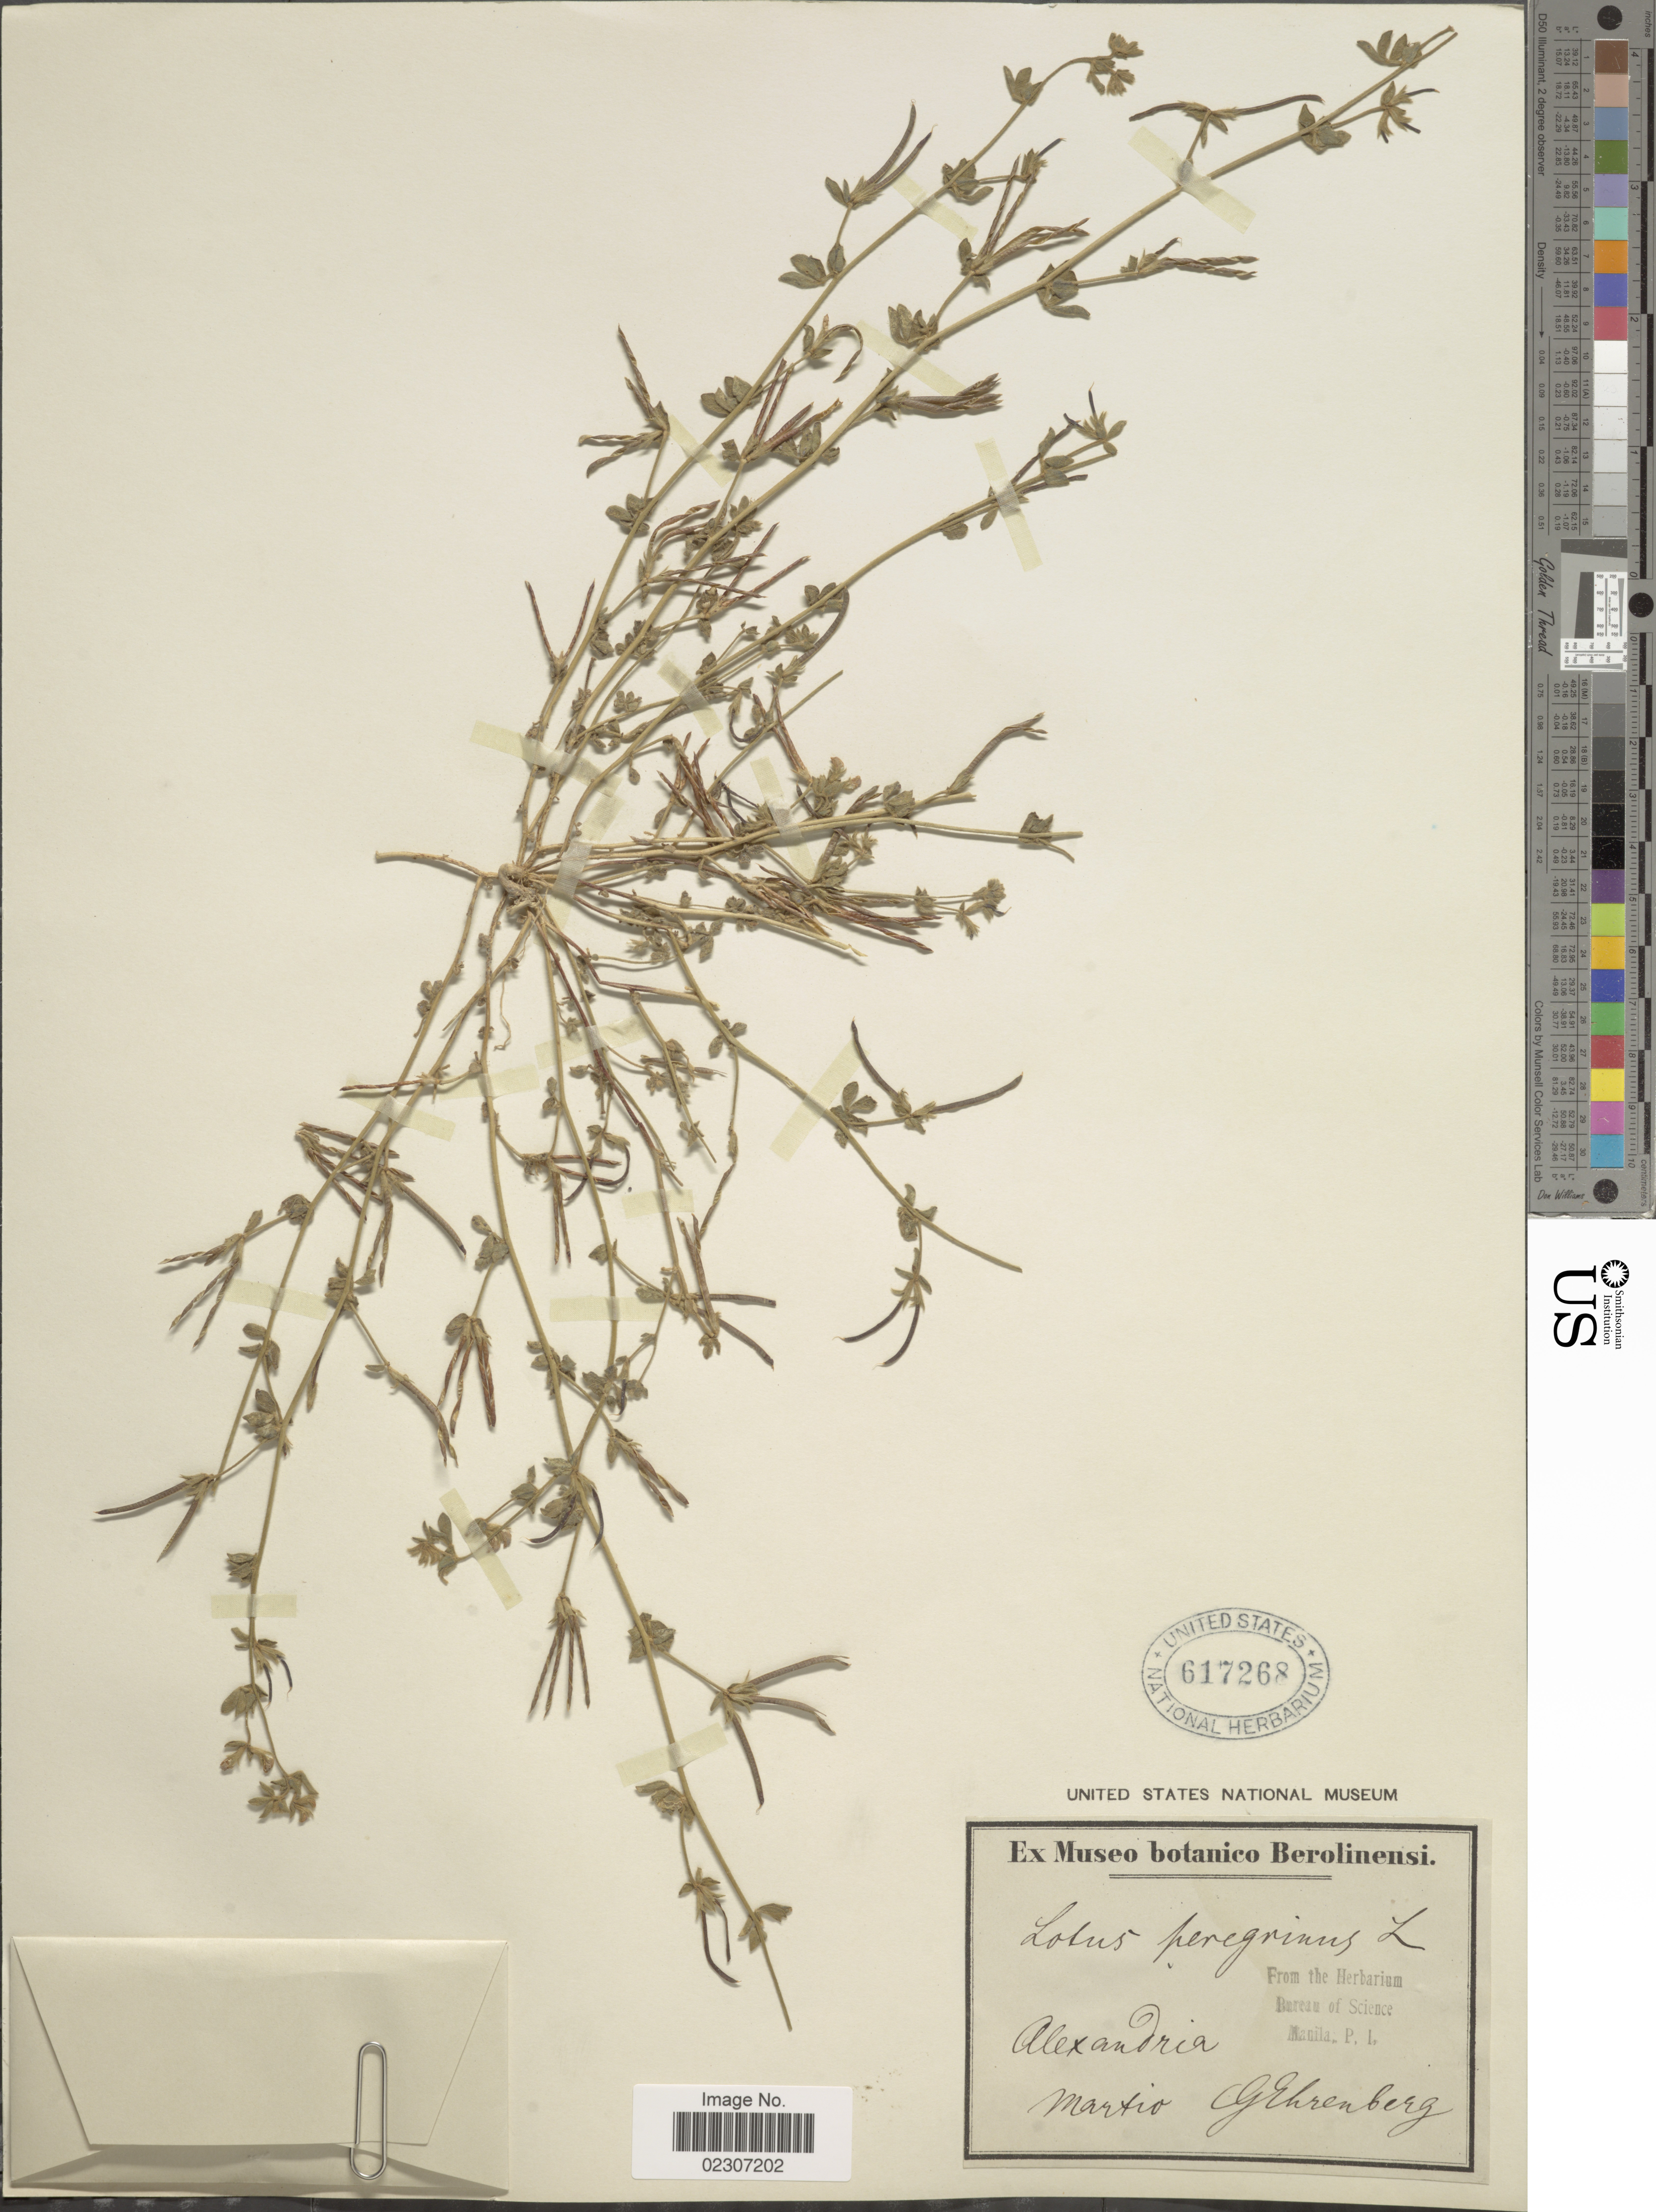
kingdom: Plantae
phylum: Tracheophyta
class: Magnoliopsida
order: Fabales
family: Fabaceae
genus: Lotus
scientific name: Lotus peregrinus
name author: L.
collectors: G. Ehrenberg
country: Egypt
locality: Alexandria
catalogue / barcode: US 617268